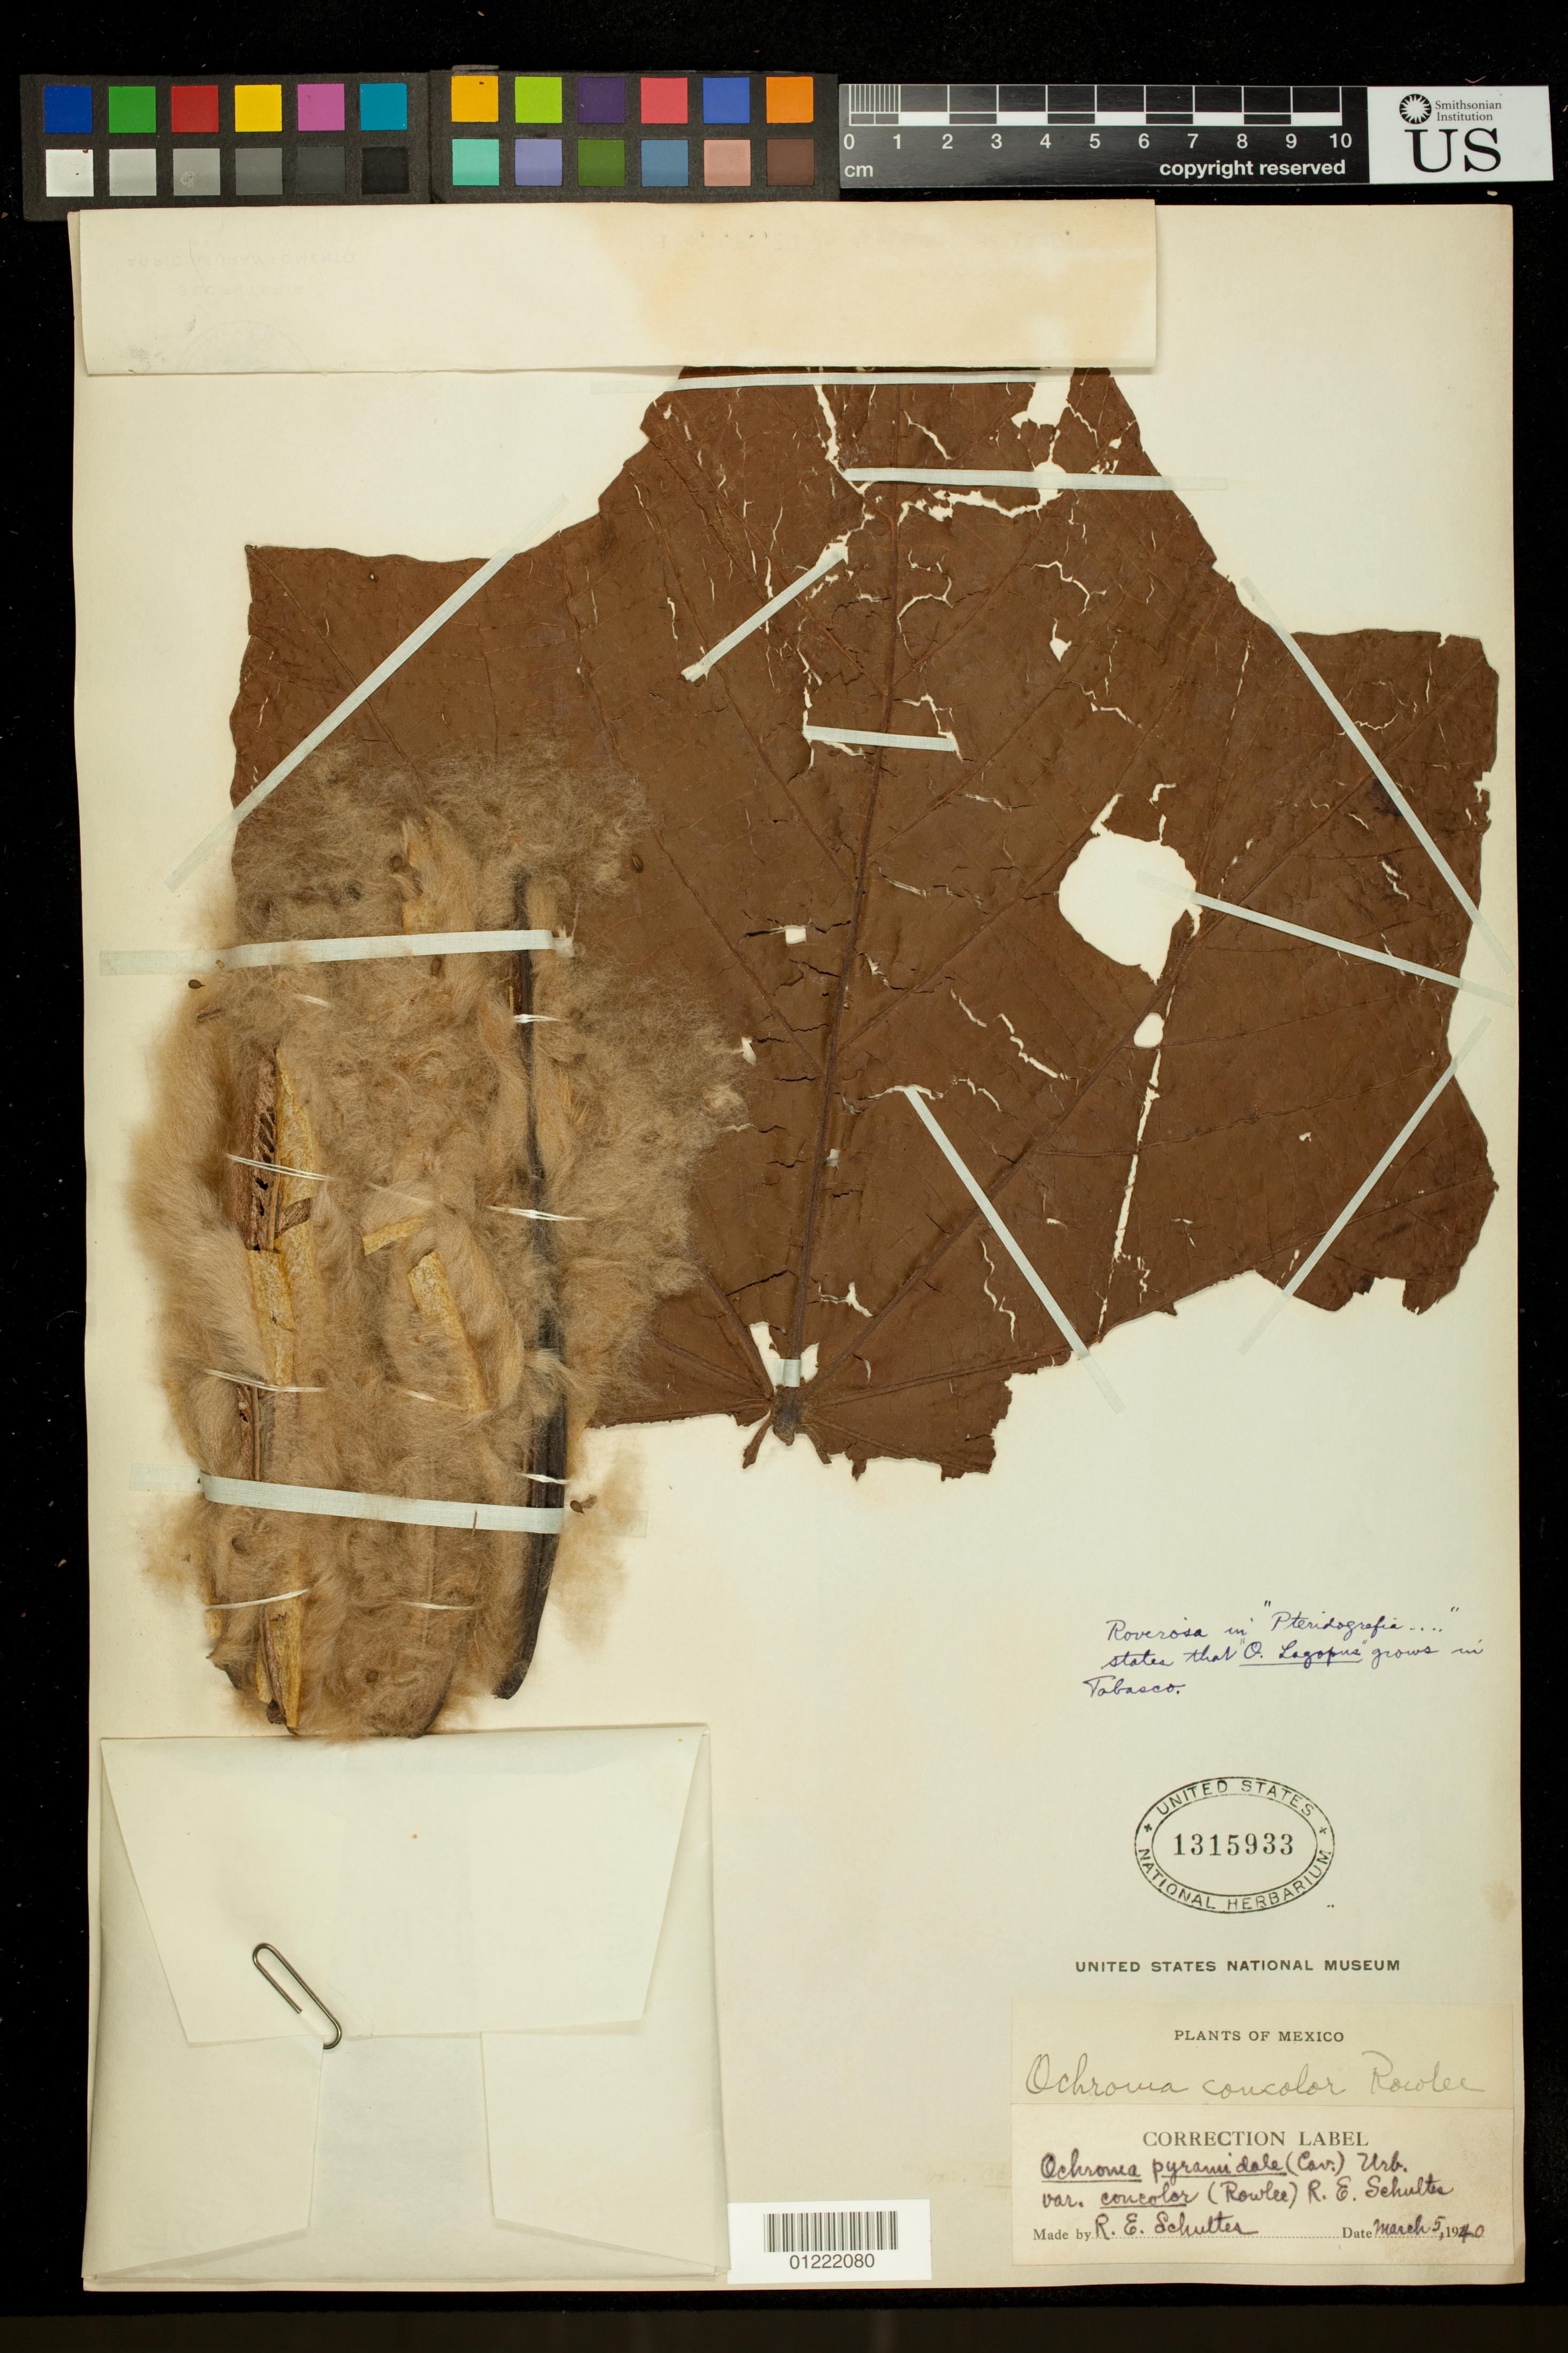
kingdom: Plantae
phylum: Tracheophyta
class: Magnoliopsida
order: Malvales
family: Malvaceae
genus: Ochroma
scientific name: Ochroma pyramidale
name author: (Cav. ex Lam.) Urb.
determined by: Dorr, L. J., (BOT), Smithsonian Institution - National Museum of Natural History (UNITED STATES)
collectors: R. E. Schultes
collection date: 1940-03-05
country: Mexico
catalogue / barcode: US 1315933